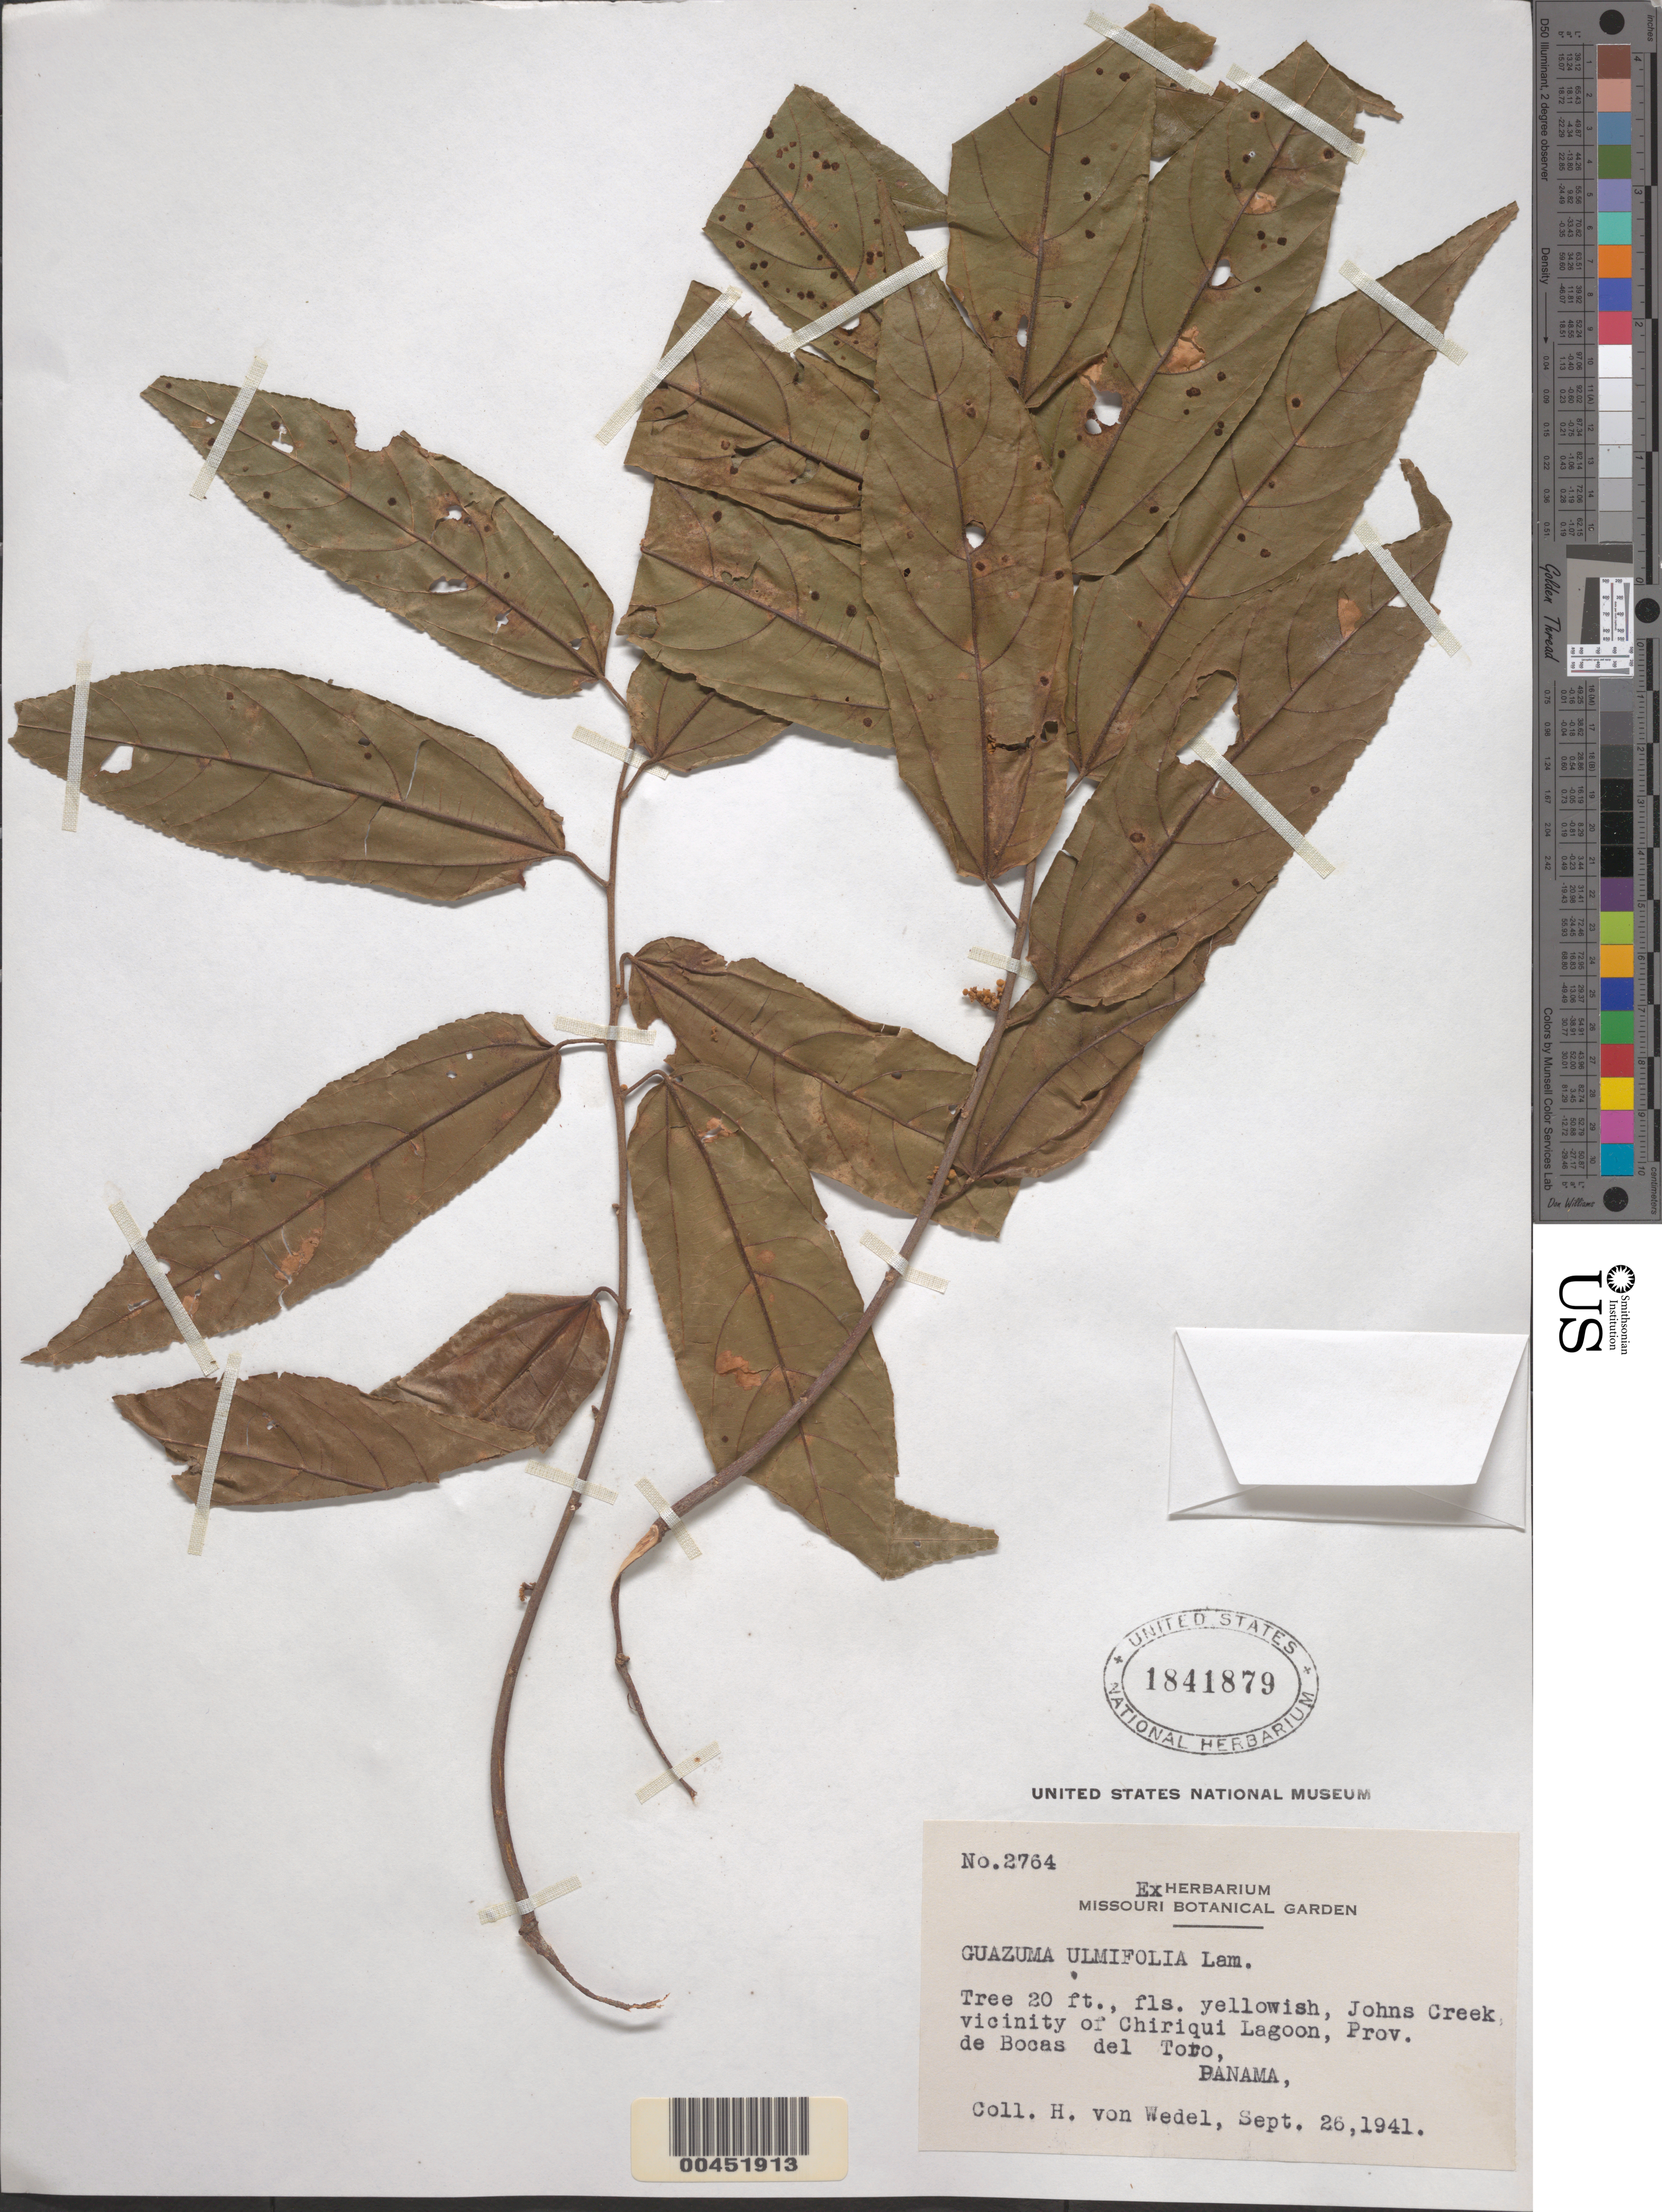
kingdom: Plantae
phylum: Tracheophyta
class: Magnoliopsida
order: Malvales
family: Malvaceae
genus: Guazuma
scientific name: Guazuma ulmifolia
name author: Lam.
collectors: H. von Wedel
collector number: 2764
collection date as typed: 26 Sep 1941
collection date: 1941-09-26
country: Panama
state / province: Bocas del Toro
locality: Johns Creek, vicinity of Chiriqui Lagoon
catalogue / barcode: US 1841879